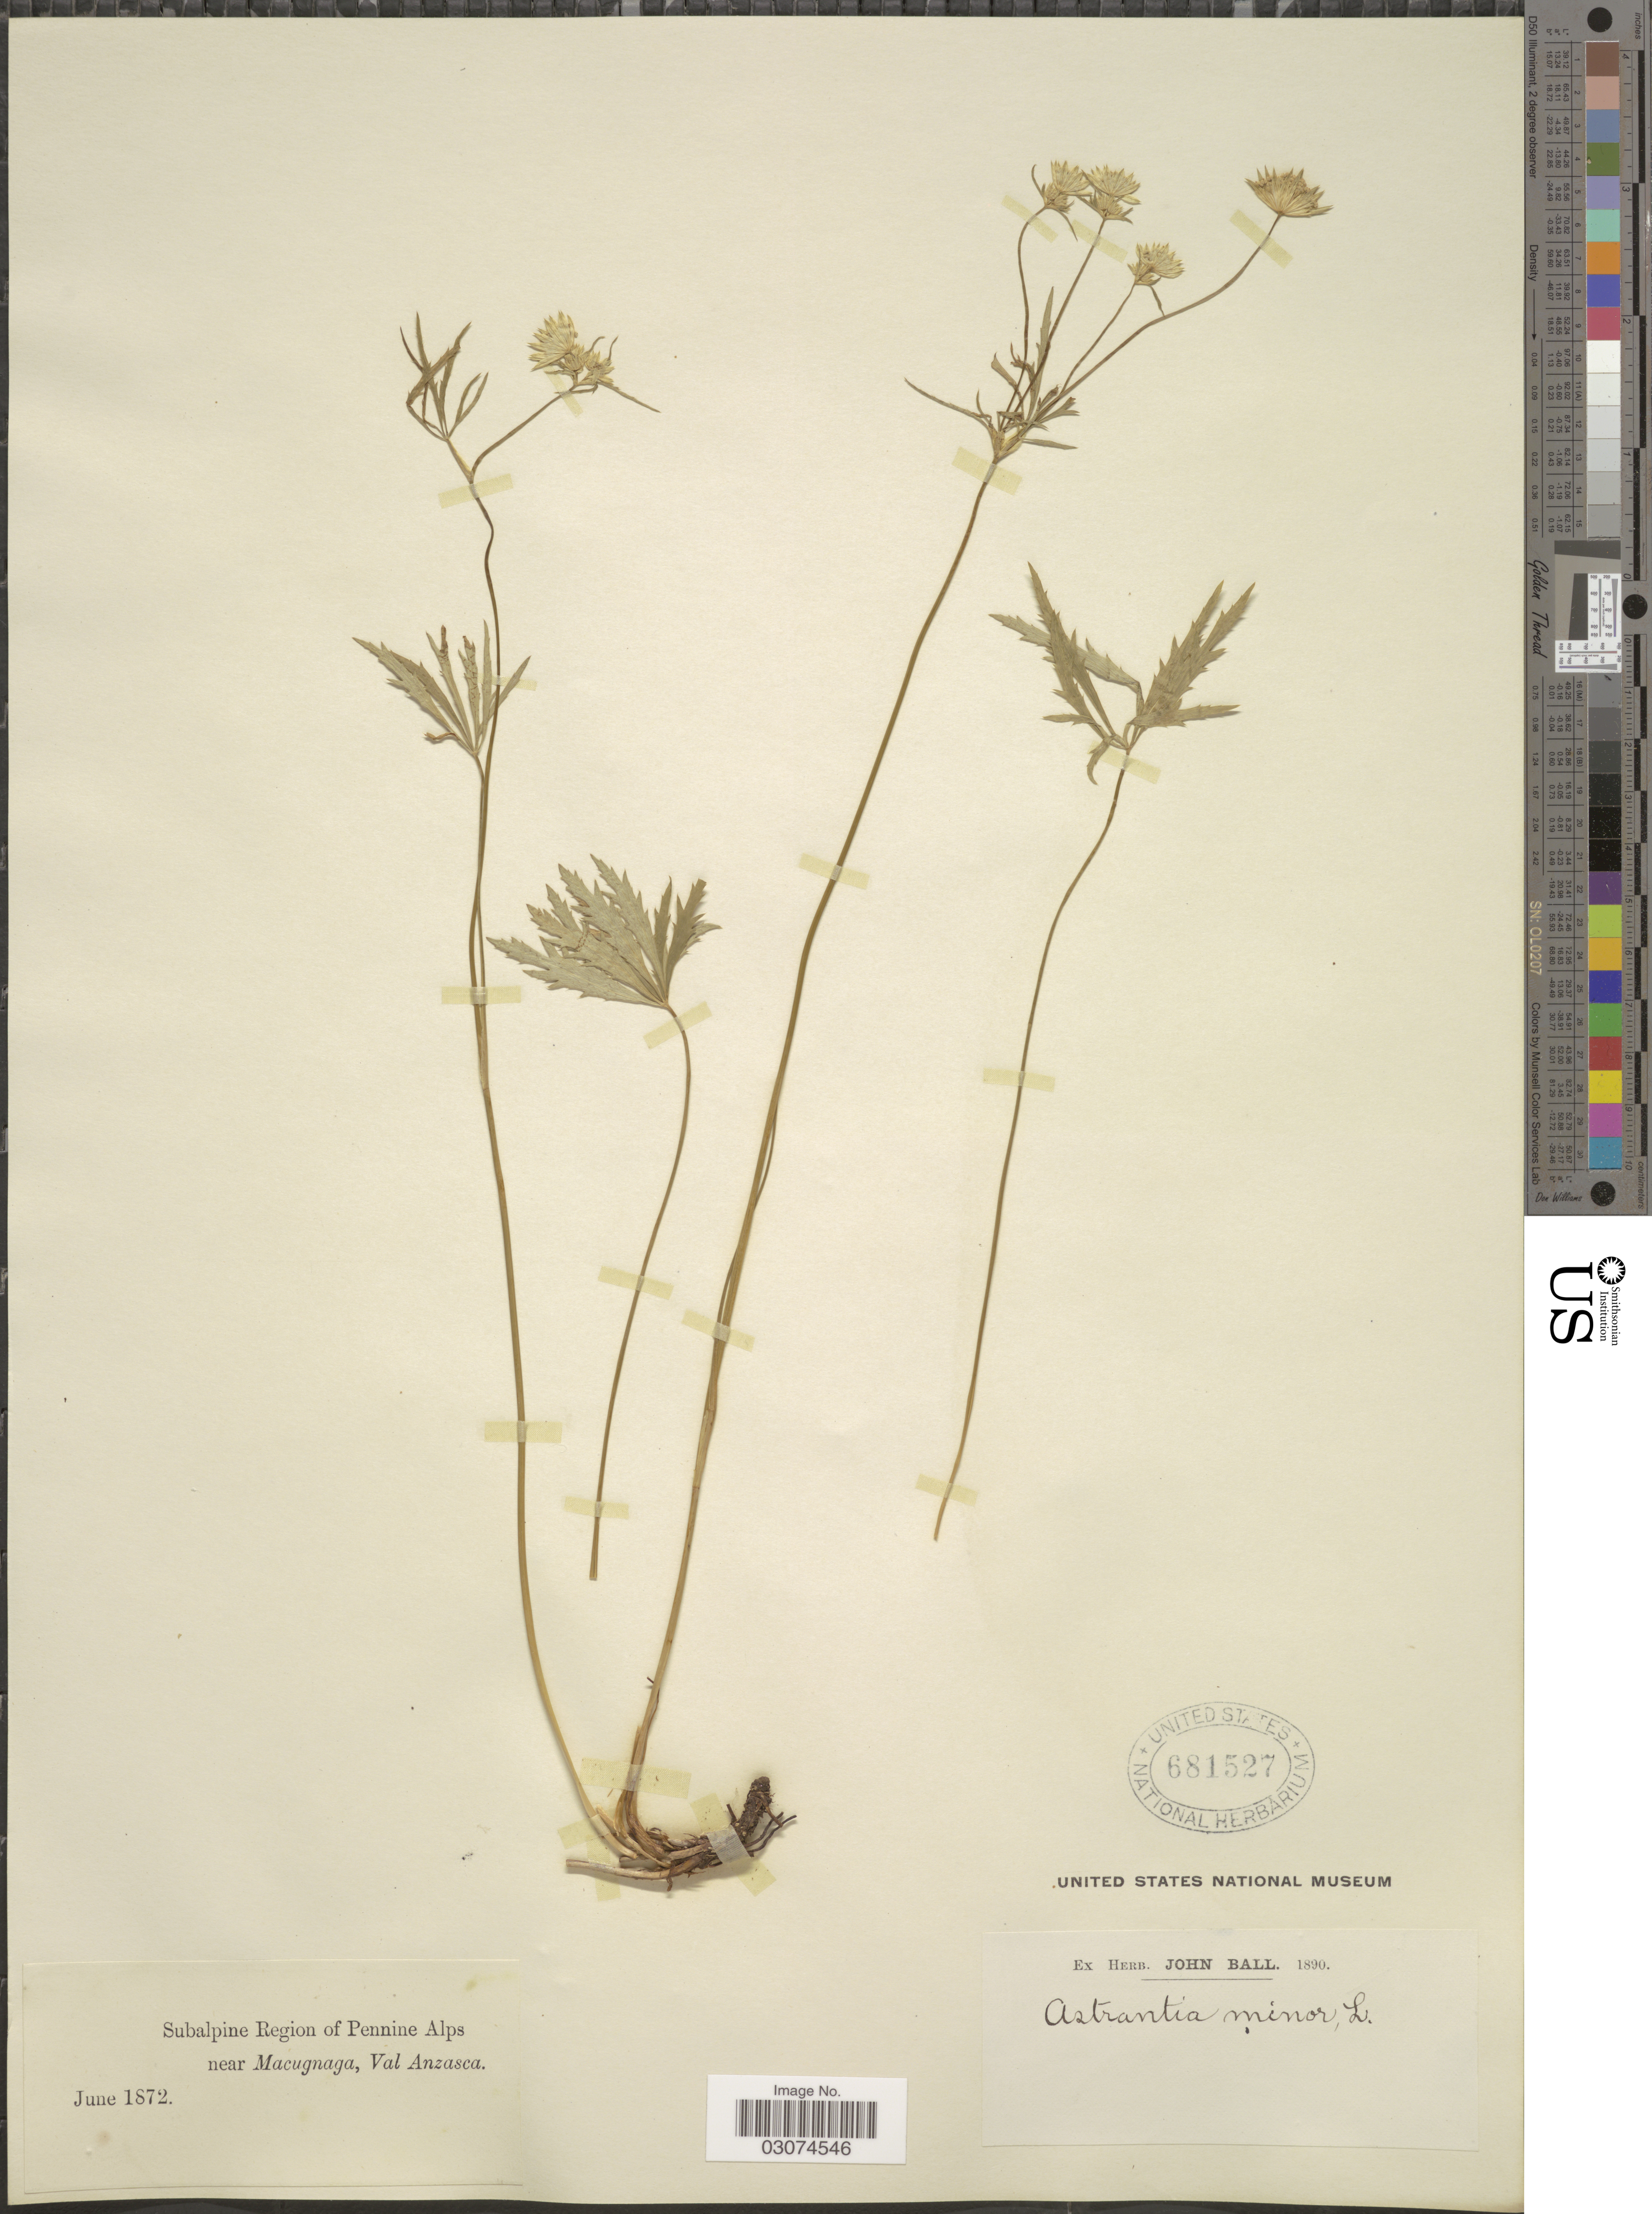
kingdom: Plantae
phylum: Tracheophyta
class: Magnoliopsida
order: Apiales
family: Apiaceae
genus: Astrantia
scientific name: Astrantia minor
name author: L.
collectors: ex herb. John Ball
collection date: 1872-06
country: Italy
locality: Subalpine Region of Pennine Alps near Macugnaga, Val Anzasca.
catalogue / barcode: US 681527